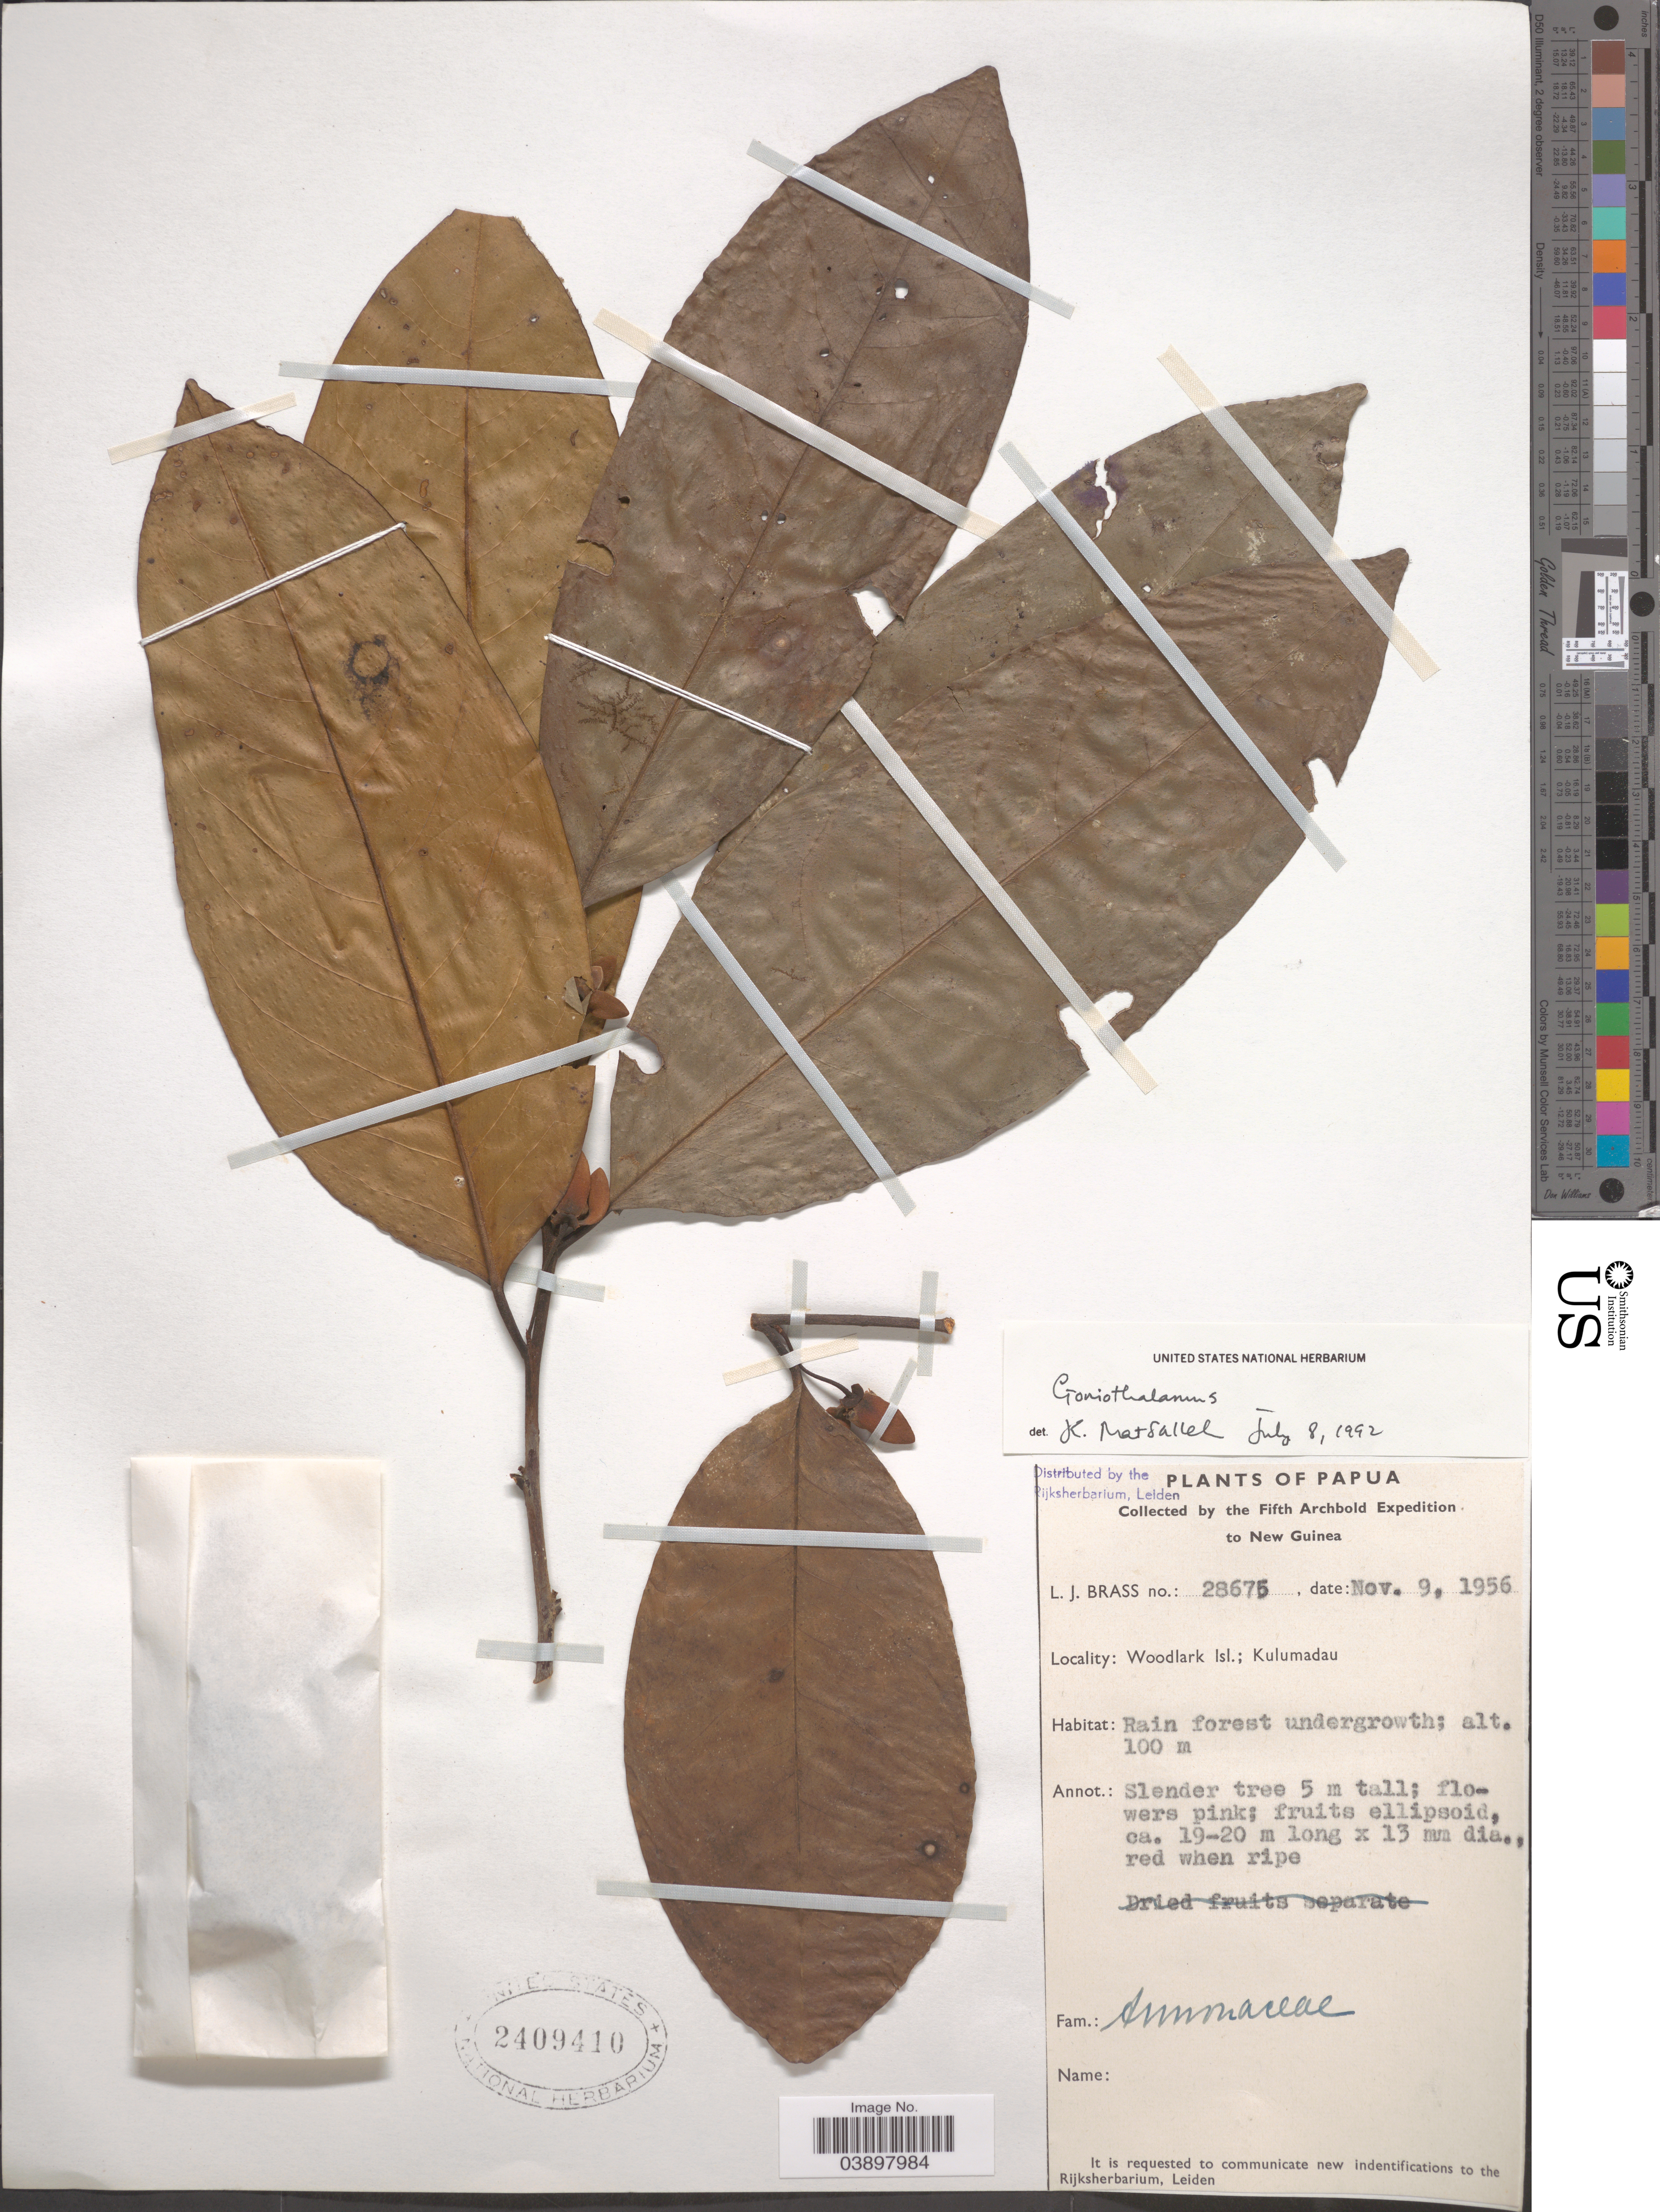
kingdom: Plantae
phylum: Tracheophyta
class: Magnoliopsida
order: Magnoliales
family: Annonaceae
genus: Goniothalamus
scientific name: Goniothalamus sp.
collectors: L. J. Brass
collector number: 28675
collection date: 1956-11-09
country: Papua New Guinea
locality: New Guinea. Woodlard Isl.; Kulumadau.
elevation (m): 100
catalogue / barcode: US 2409410